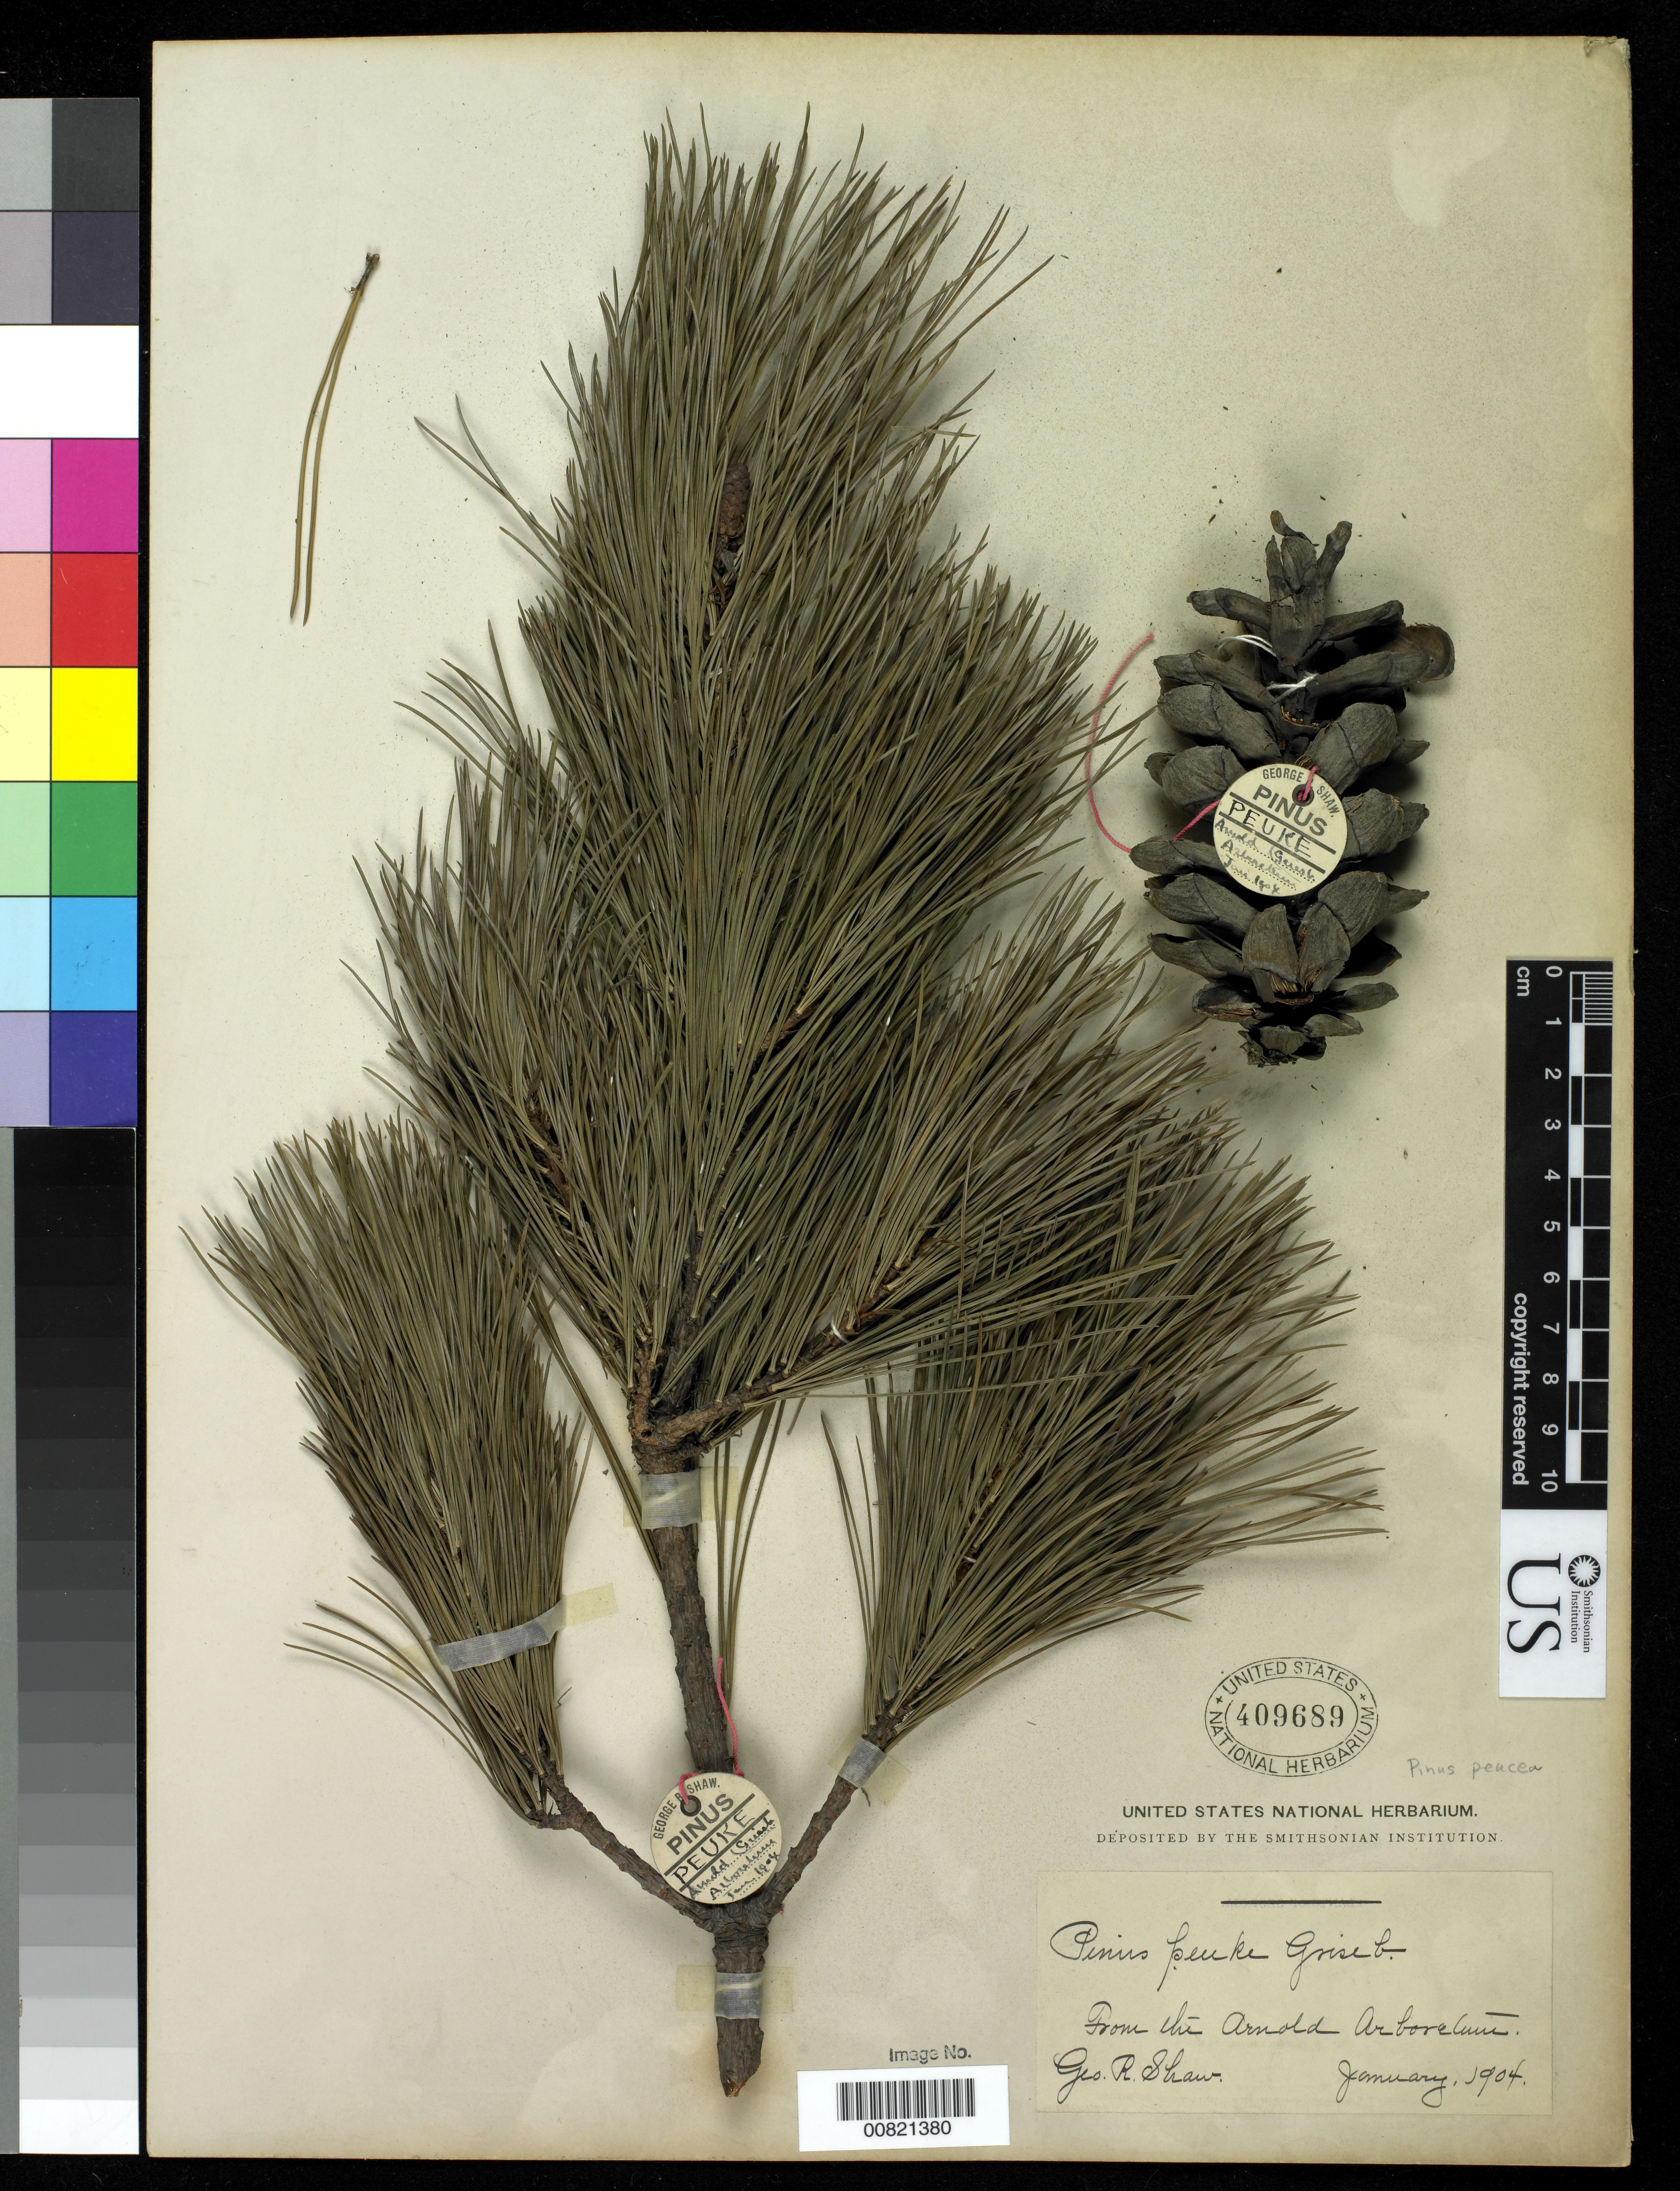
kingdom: Plantae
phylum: Tracheophyta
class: Pinopsida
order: Pinales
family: Pinaceae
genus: Pinus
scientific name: Pinus peuce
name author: Griseb.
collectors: G. R. Shaw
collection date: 1904-01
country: United States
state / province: Massachusetts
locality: Arnold Arboretum, Cambridge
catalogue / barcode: US 409689